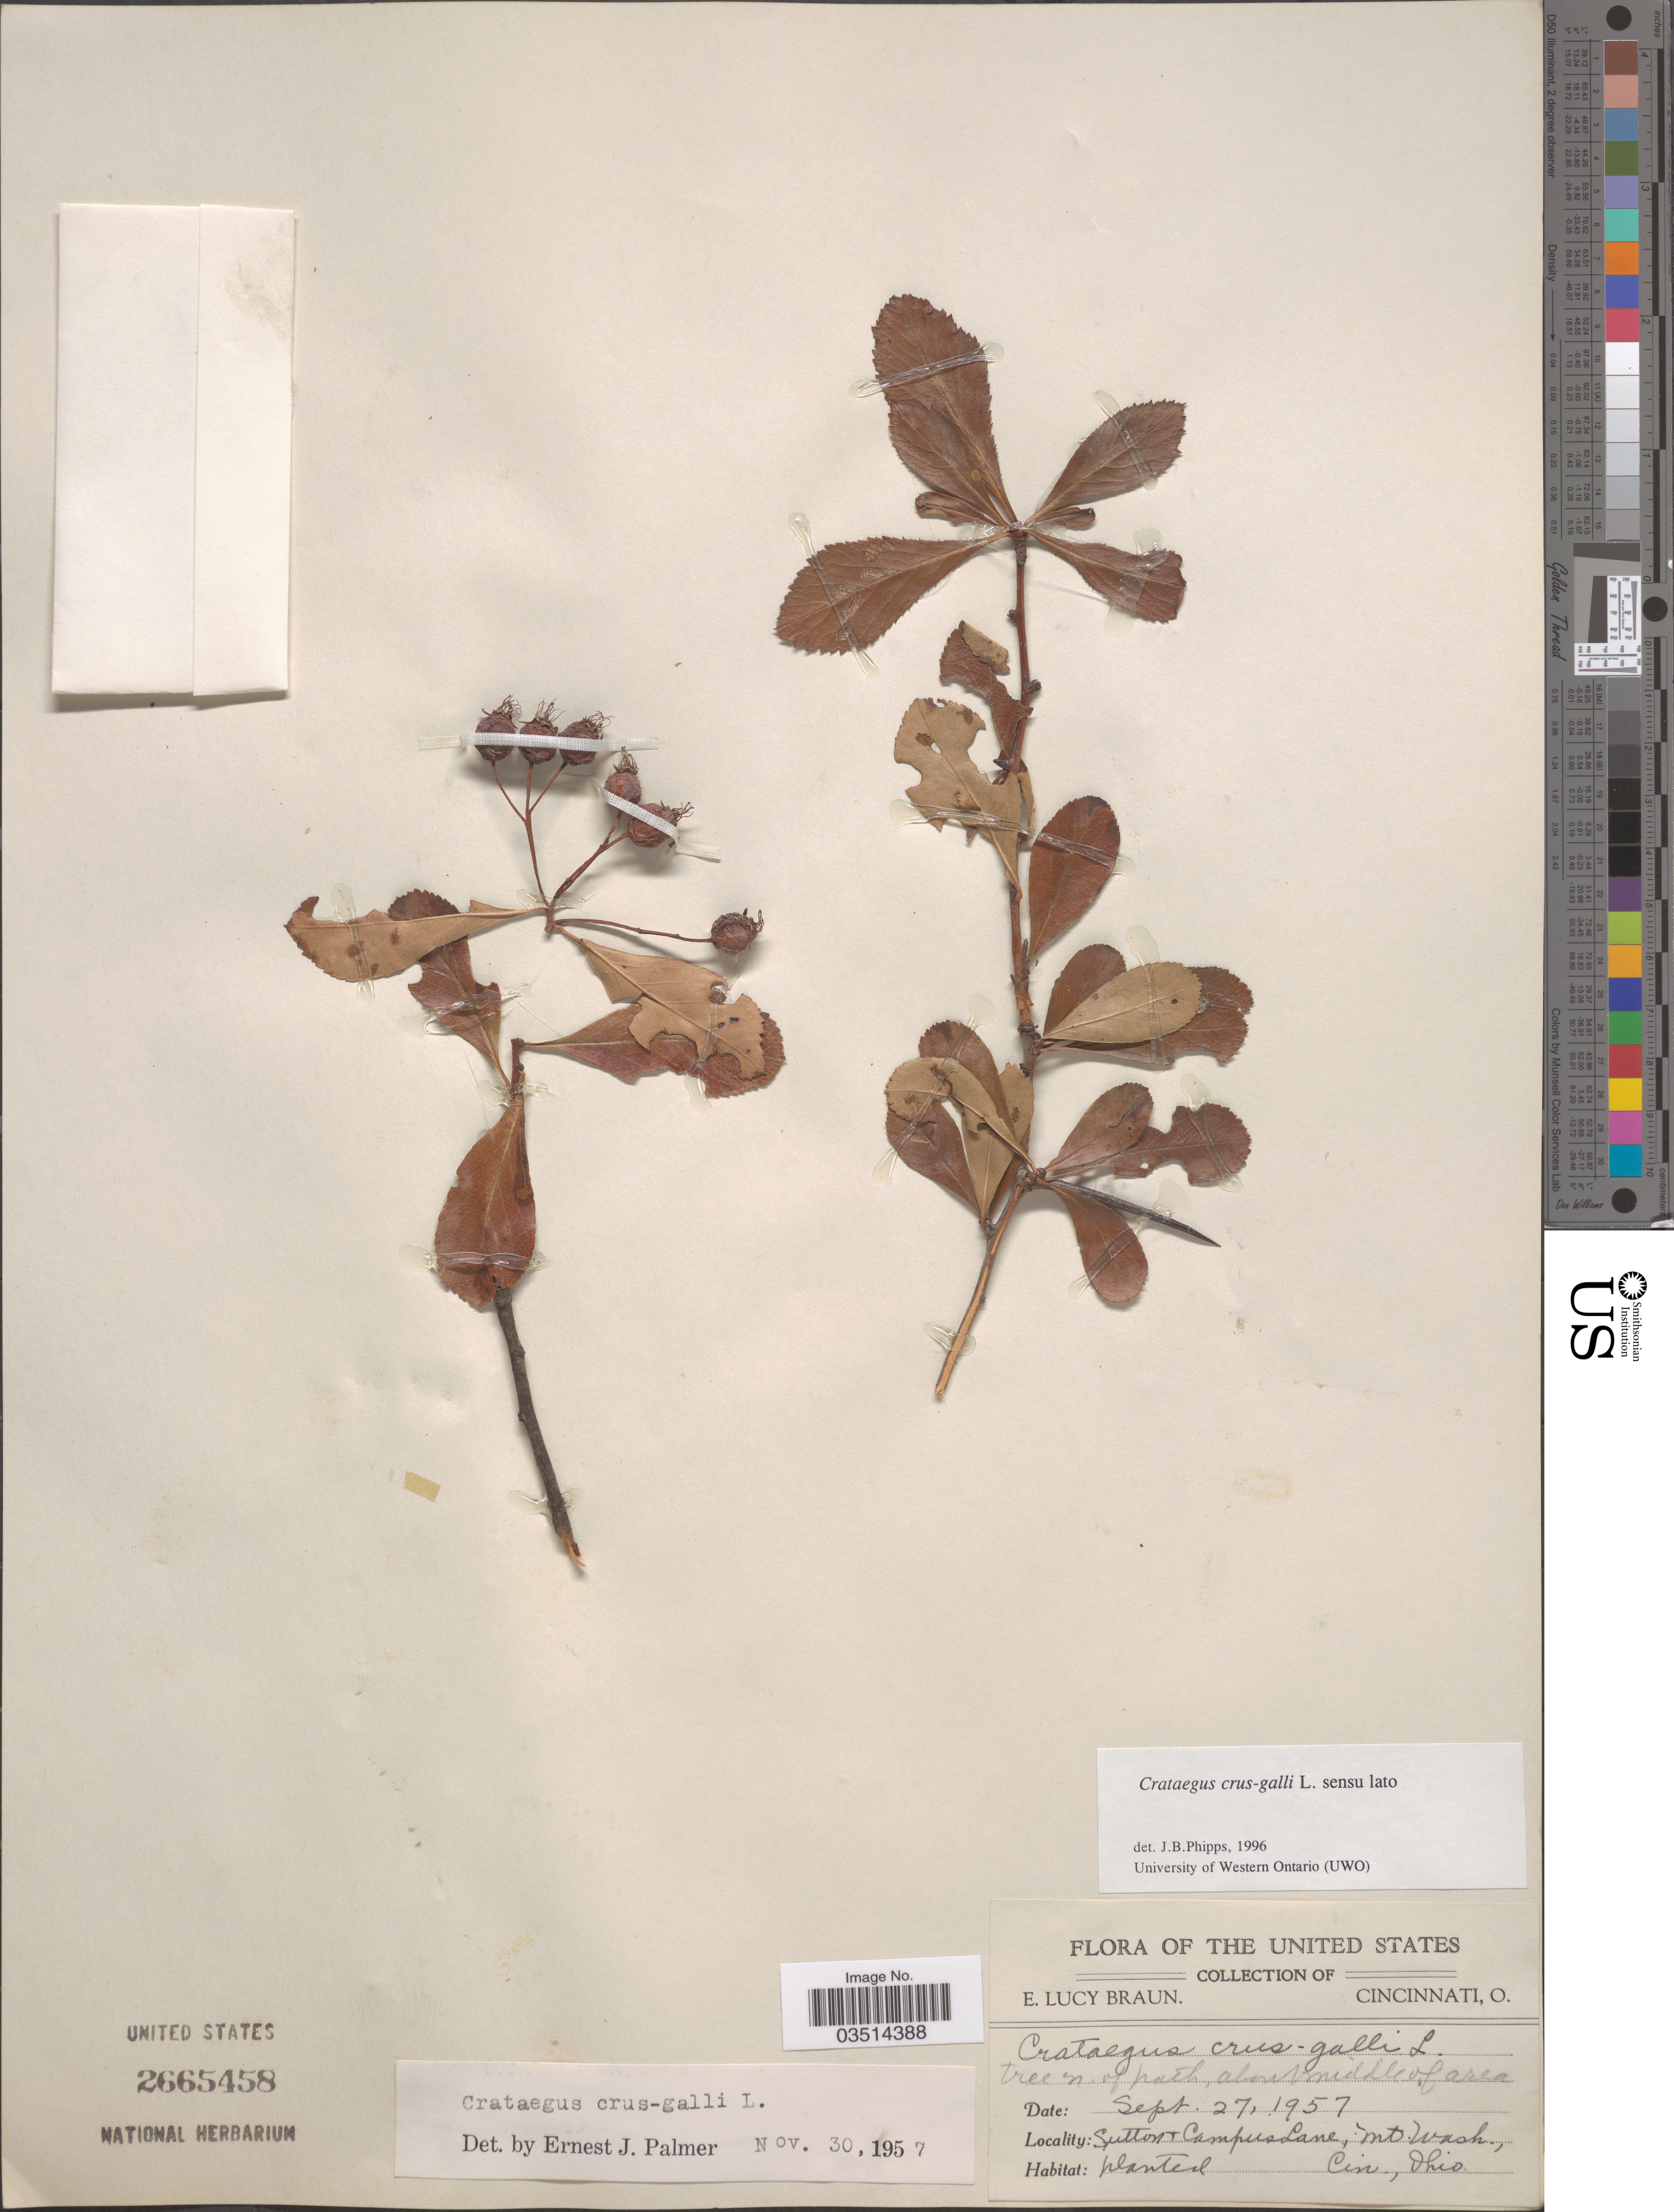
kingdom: Plantae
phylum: Tracheophyta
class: Magnoliopsida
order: Rosales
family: Rosaceae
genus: Crataegus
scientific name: Crataegus crus-galli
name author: L.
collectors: E. L. Braun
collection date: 1957-09-27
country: United States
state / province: Ohio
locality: Sutton & Campus Lane, Mt. Wash.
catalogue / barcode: US 2665458